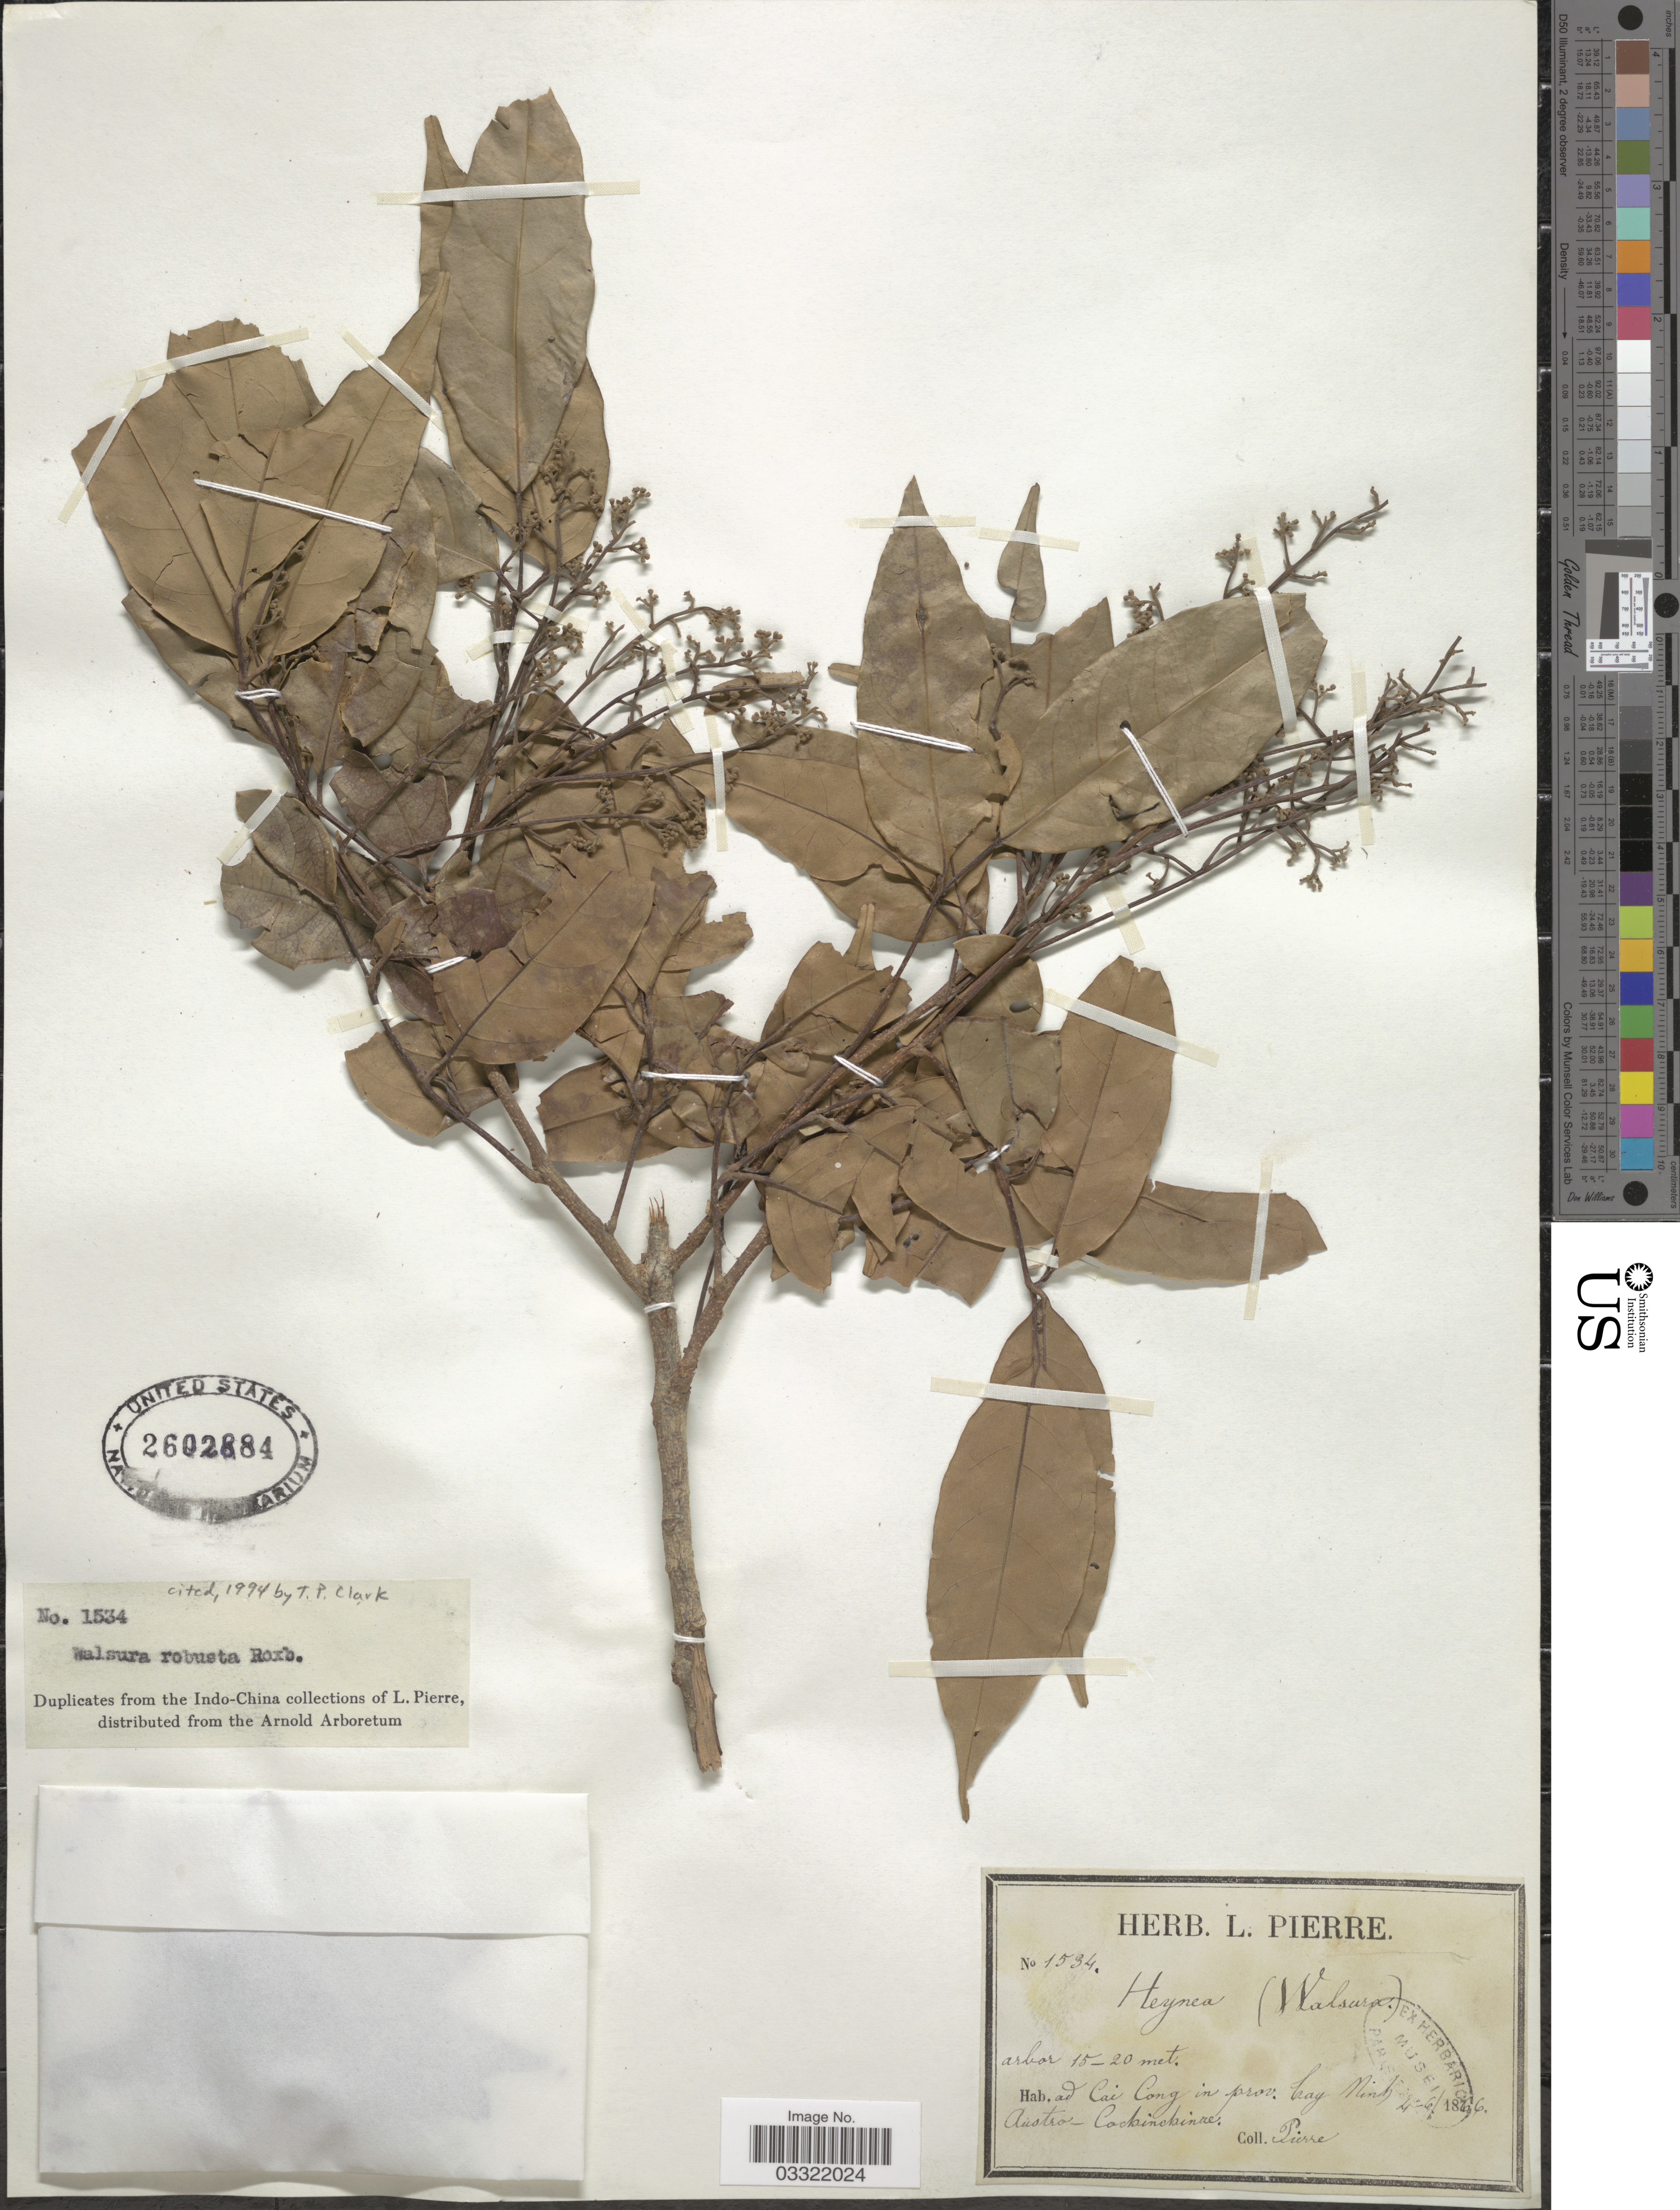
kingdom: Plantae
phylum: Tracheophyta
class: Magnoliopsida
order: Sapindales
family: Meliaceae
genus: Walsura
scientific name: Walsura robusta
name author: Roxb.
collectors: L. Pierre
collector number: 1534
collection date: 1866-04/1866-06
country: Vietnam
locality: Ad Cai Cong in prov. Tay Ninh, Austro-Cochinchinae.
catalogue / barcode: US 2602884